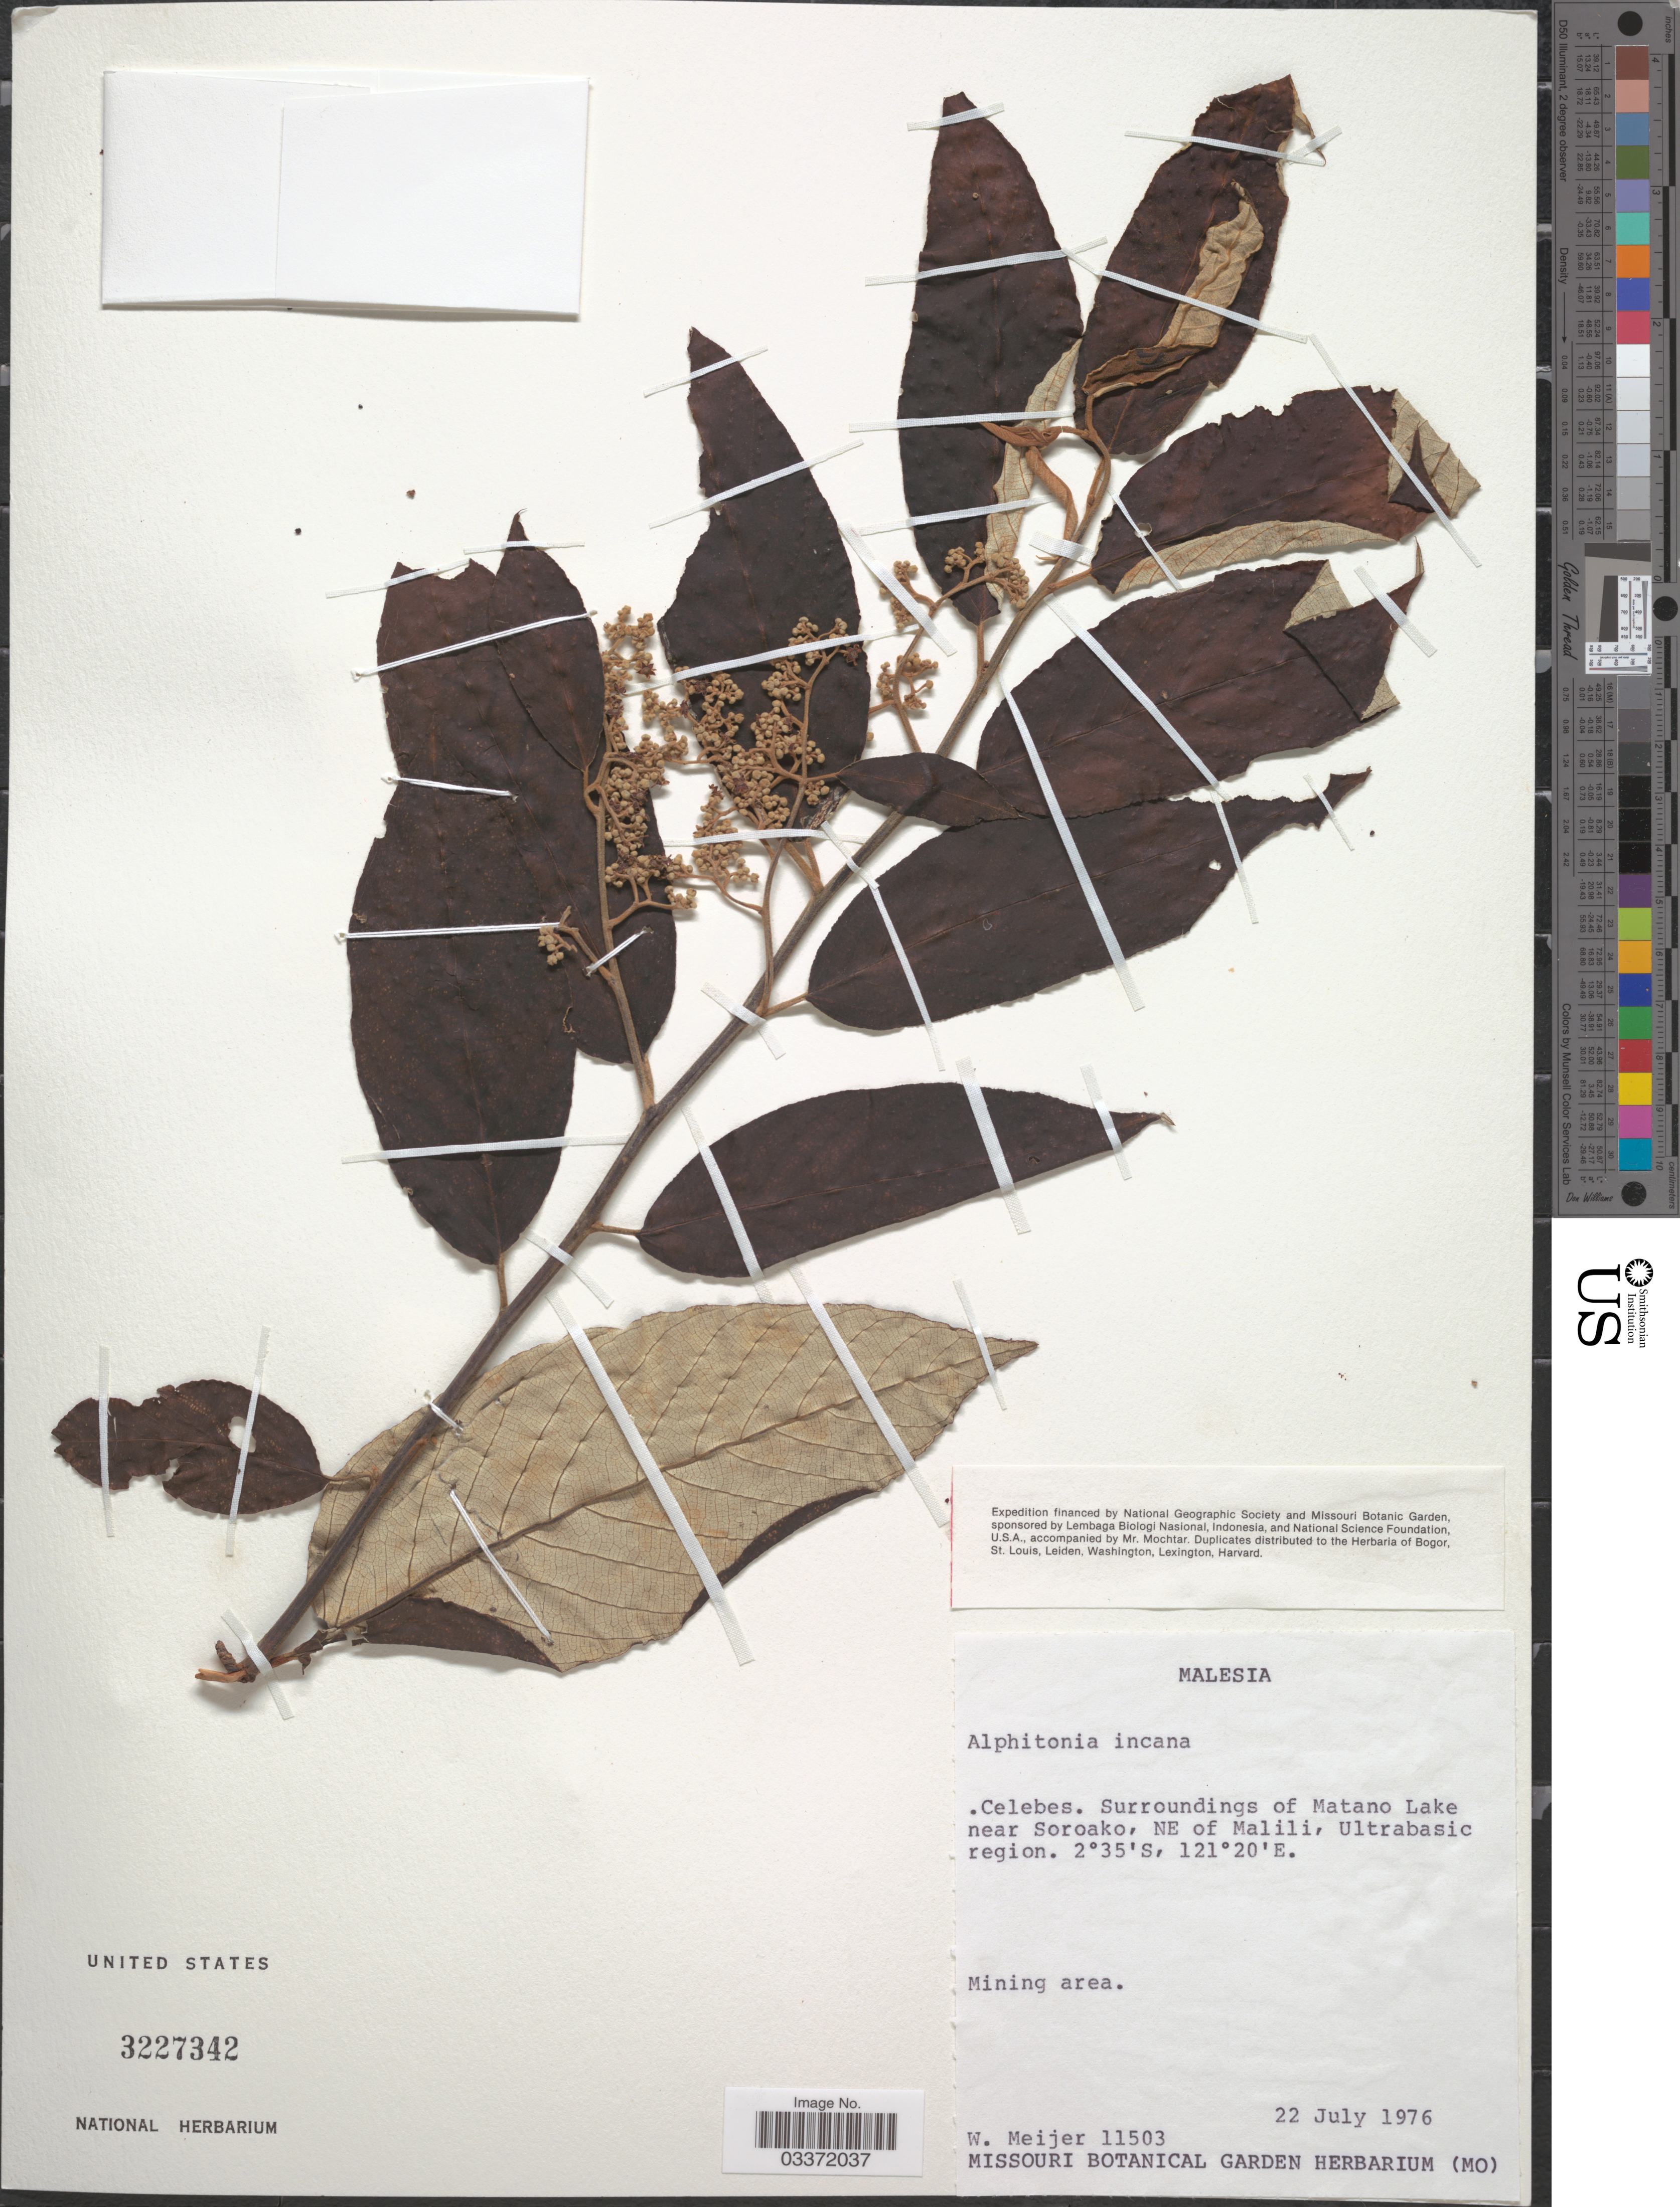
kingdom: Plantae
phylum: Tracheophyta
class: Magnoliopsida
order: Rosales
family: Rhamnaceae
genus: Alphitonia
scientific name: Alphitonia incana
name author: (Roxb.) Teisjm. & Binn. ex Kurz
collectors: W. Meijer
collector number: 11503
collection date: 1976-07-22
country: Malaysia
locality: Malesia. Celebes. Surroundings of Matano Lake near Soroako, NE of Malili, Ultrabasic region. Mining area.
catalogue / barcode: US 3227342